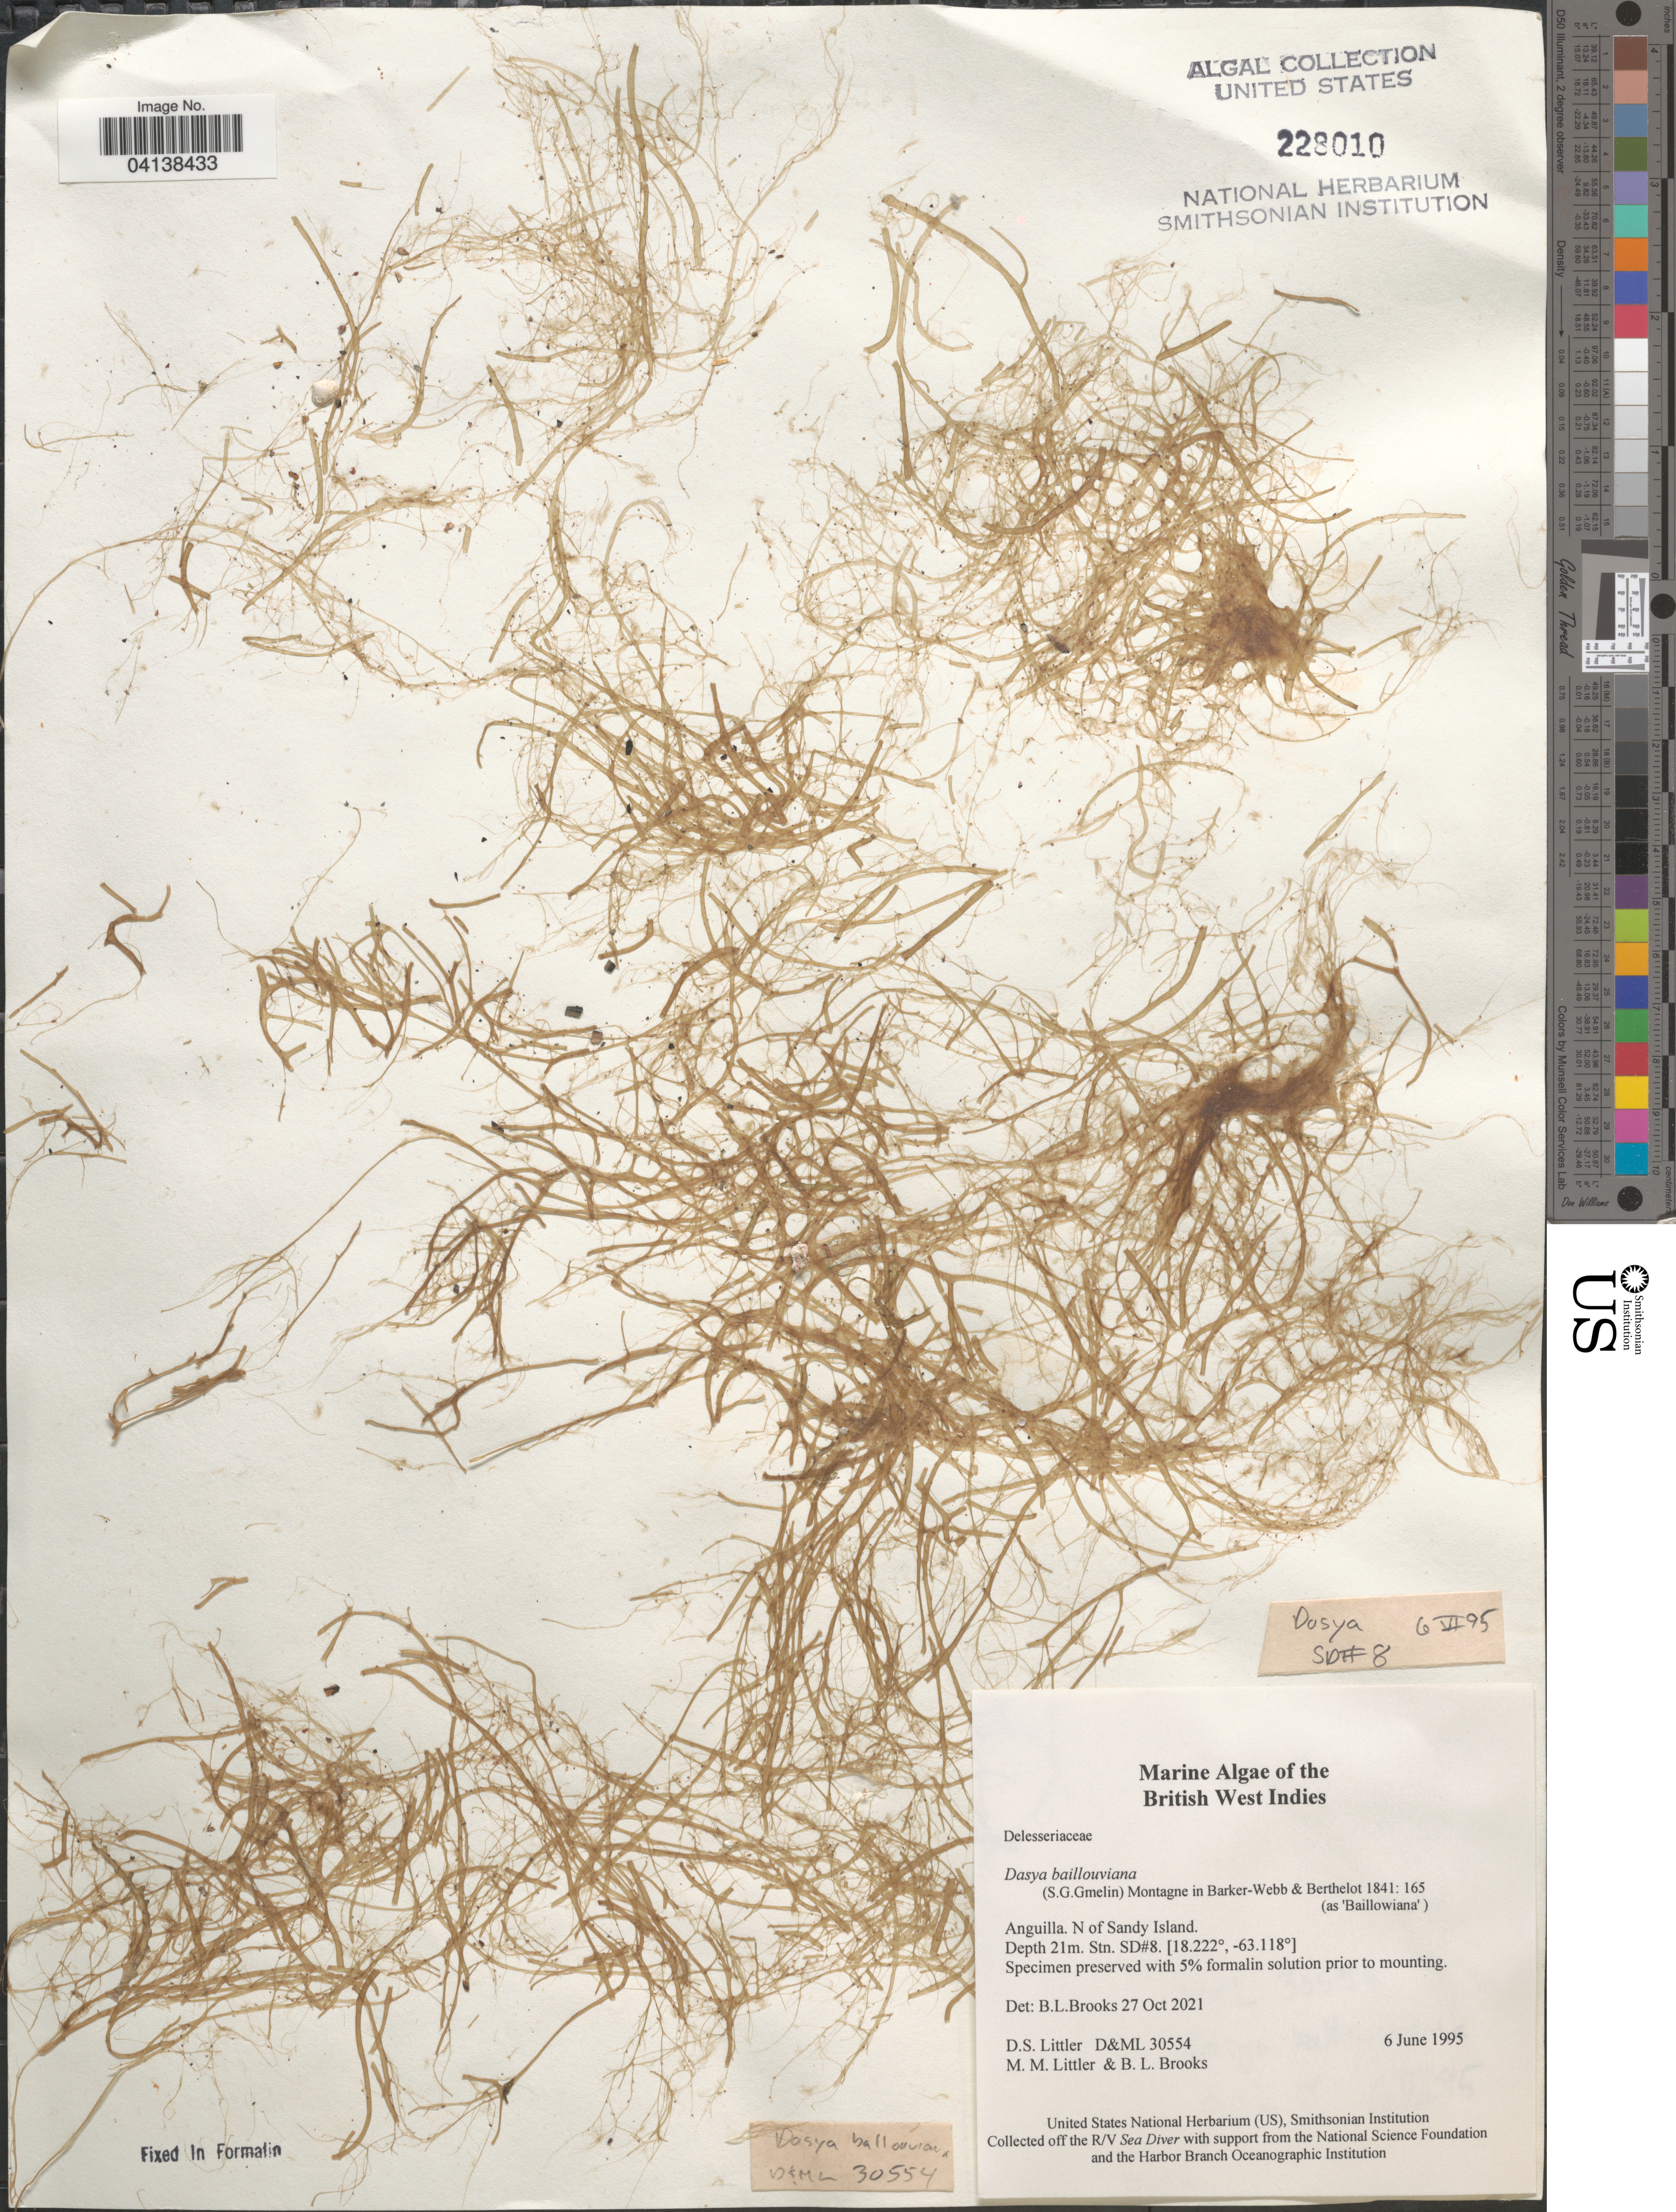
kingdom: Plantae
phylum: Rhodophyta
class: Florideophyceae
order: Ceramiales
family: Dasyaceae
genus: Dasya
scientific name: Dasya baillouviana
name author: (S.G. Gmel.) Mont.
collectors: D. S. Littler & B. Brooks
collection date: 1995-06-06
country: Anguilla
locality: British West Indies. Anguilla. N of Sandy Island. Stn. SD#8.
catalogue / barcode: US 228010